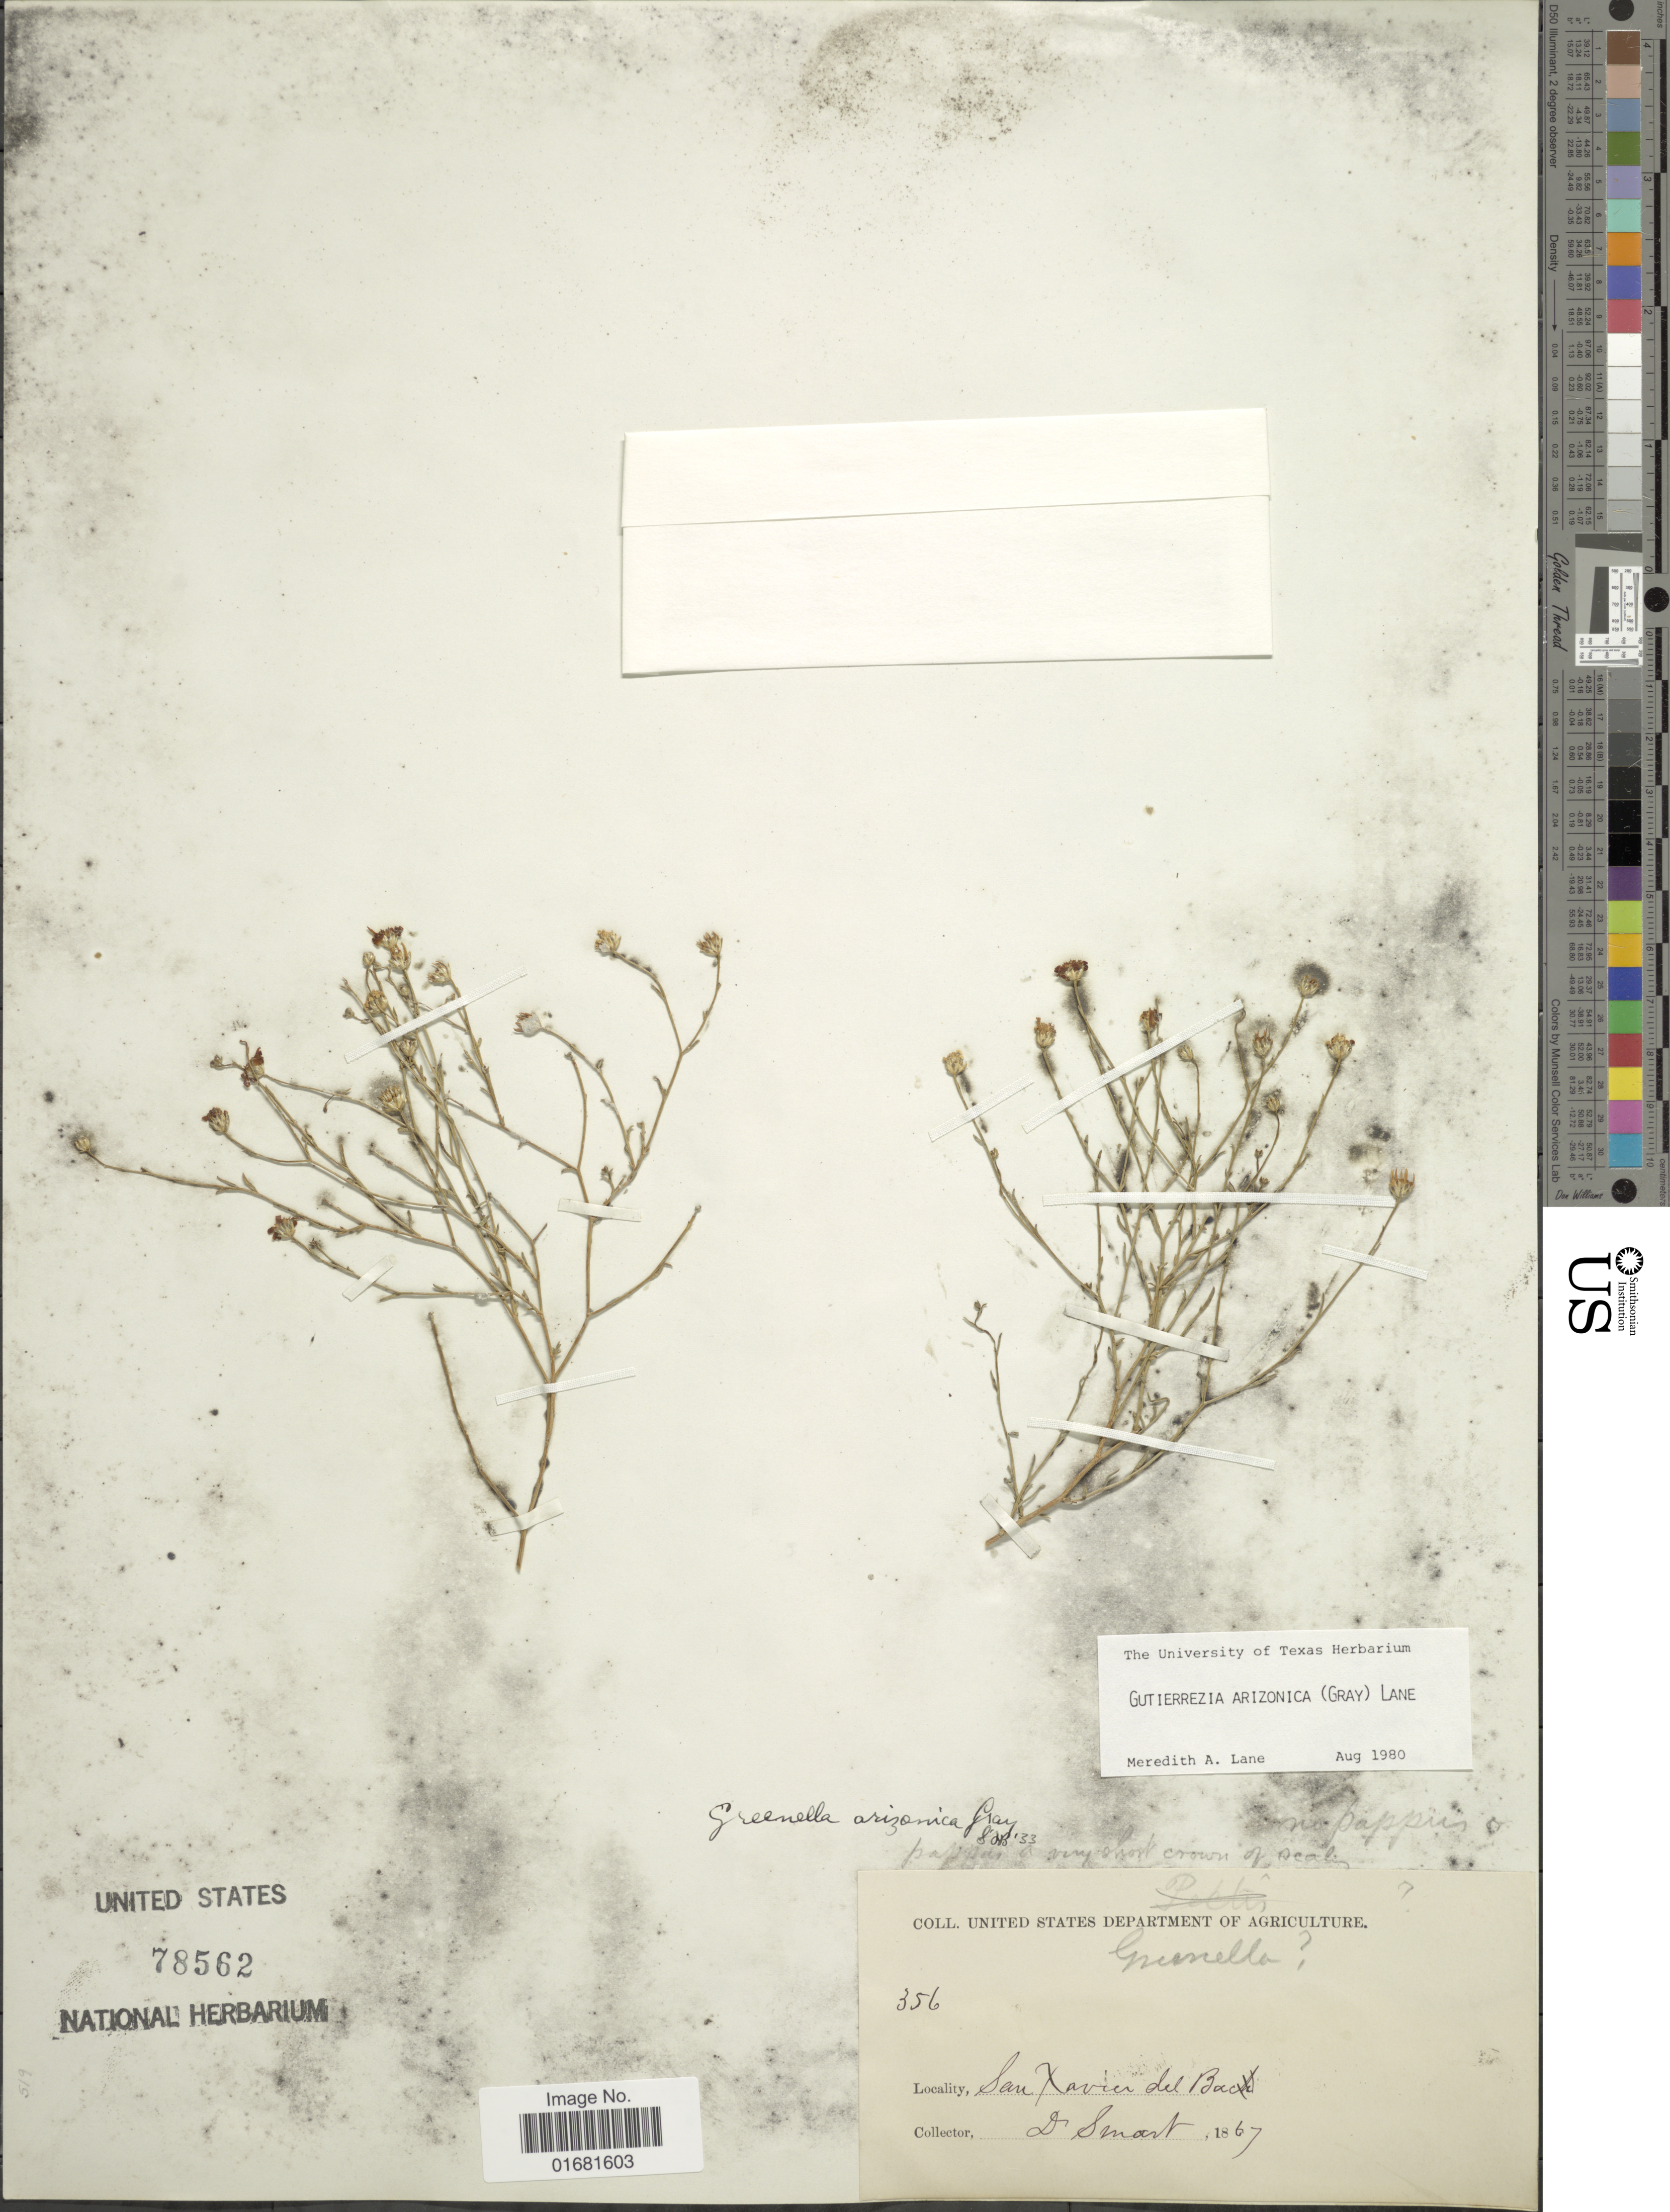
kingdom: Plantae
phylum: Tracheophyta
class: Magnoliopsida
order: Asterales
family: Asteraceae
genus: Gutierrezia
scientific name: Gutierrezia arizonica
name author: (A. Gray) M.A. Lane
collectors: D. R. Smart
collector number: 356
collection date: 1867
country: United States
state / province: Arizona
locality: San Xavier del Bac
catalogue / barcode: US 78562